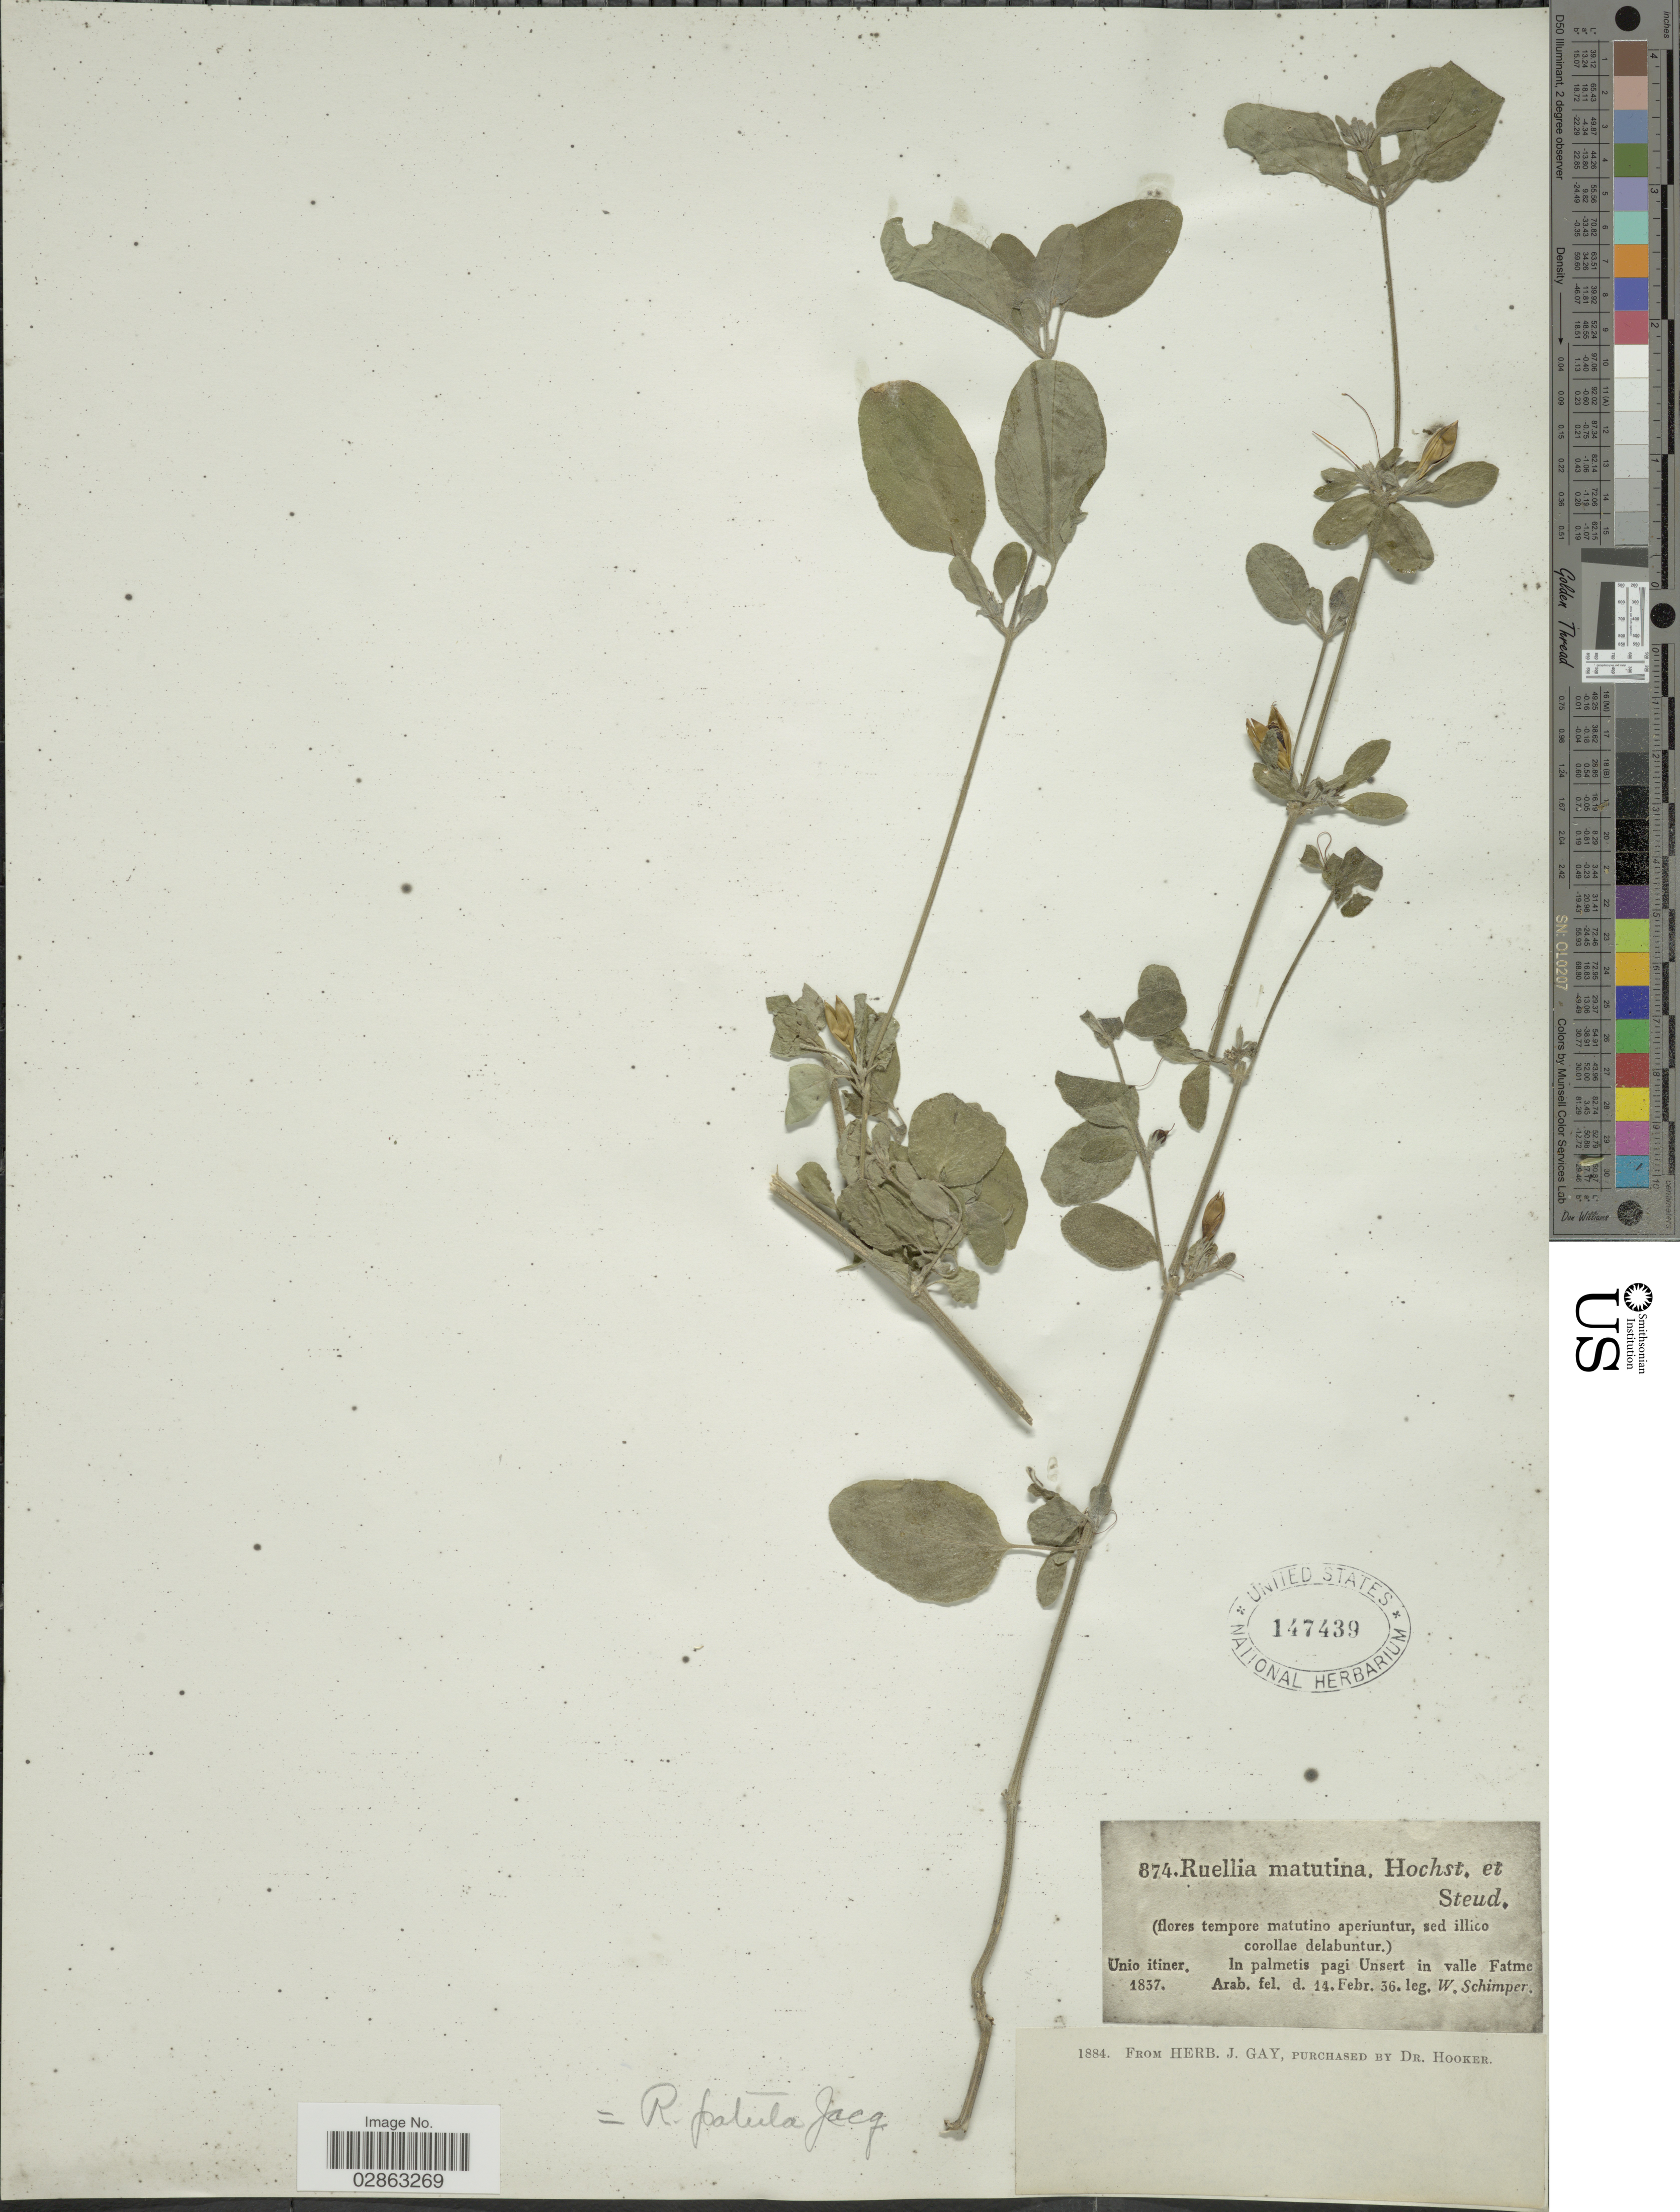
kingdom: Plantae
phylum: Tracheophyta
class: Magnoliopsida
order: Lamiales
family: Acanthaceae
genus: Ruellia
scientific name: Ruellia patula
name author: Jacq.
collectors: W. Schimper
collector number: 874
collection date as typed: Transcribed d/m/y: 14/2/36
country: Saudi Arabia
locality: In palmetis pagi Unsert in valle Fatme Arab.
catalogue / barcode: US 147439